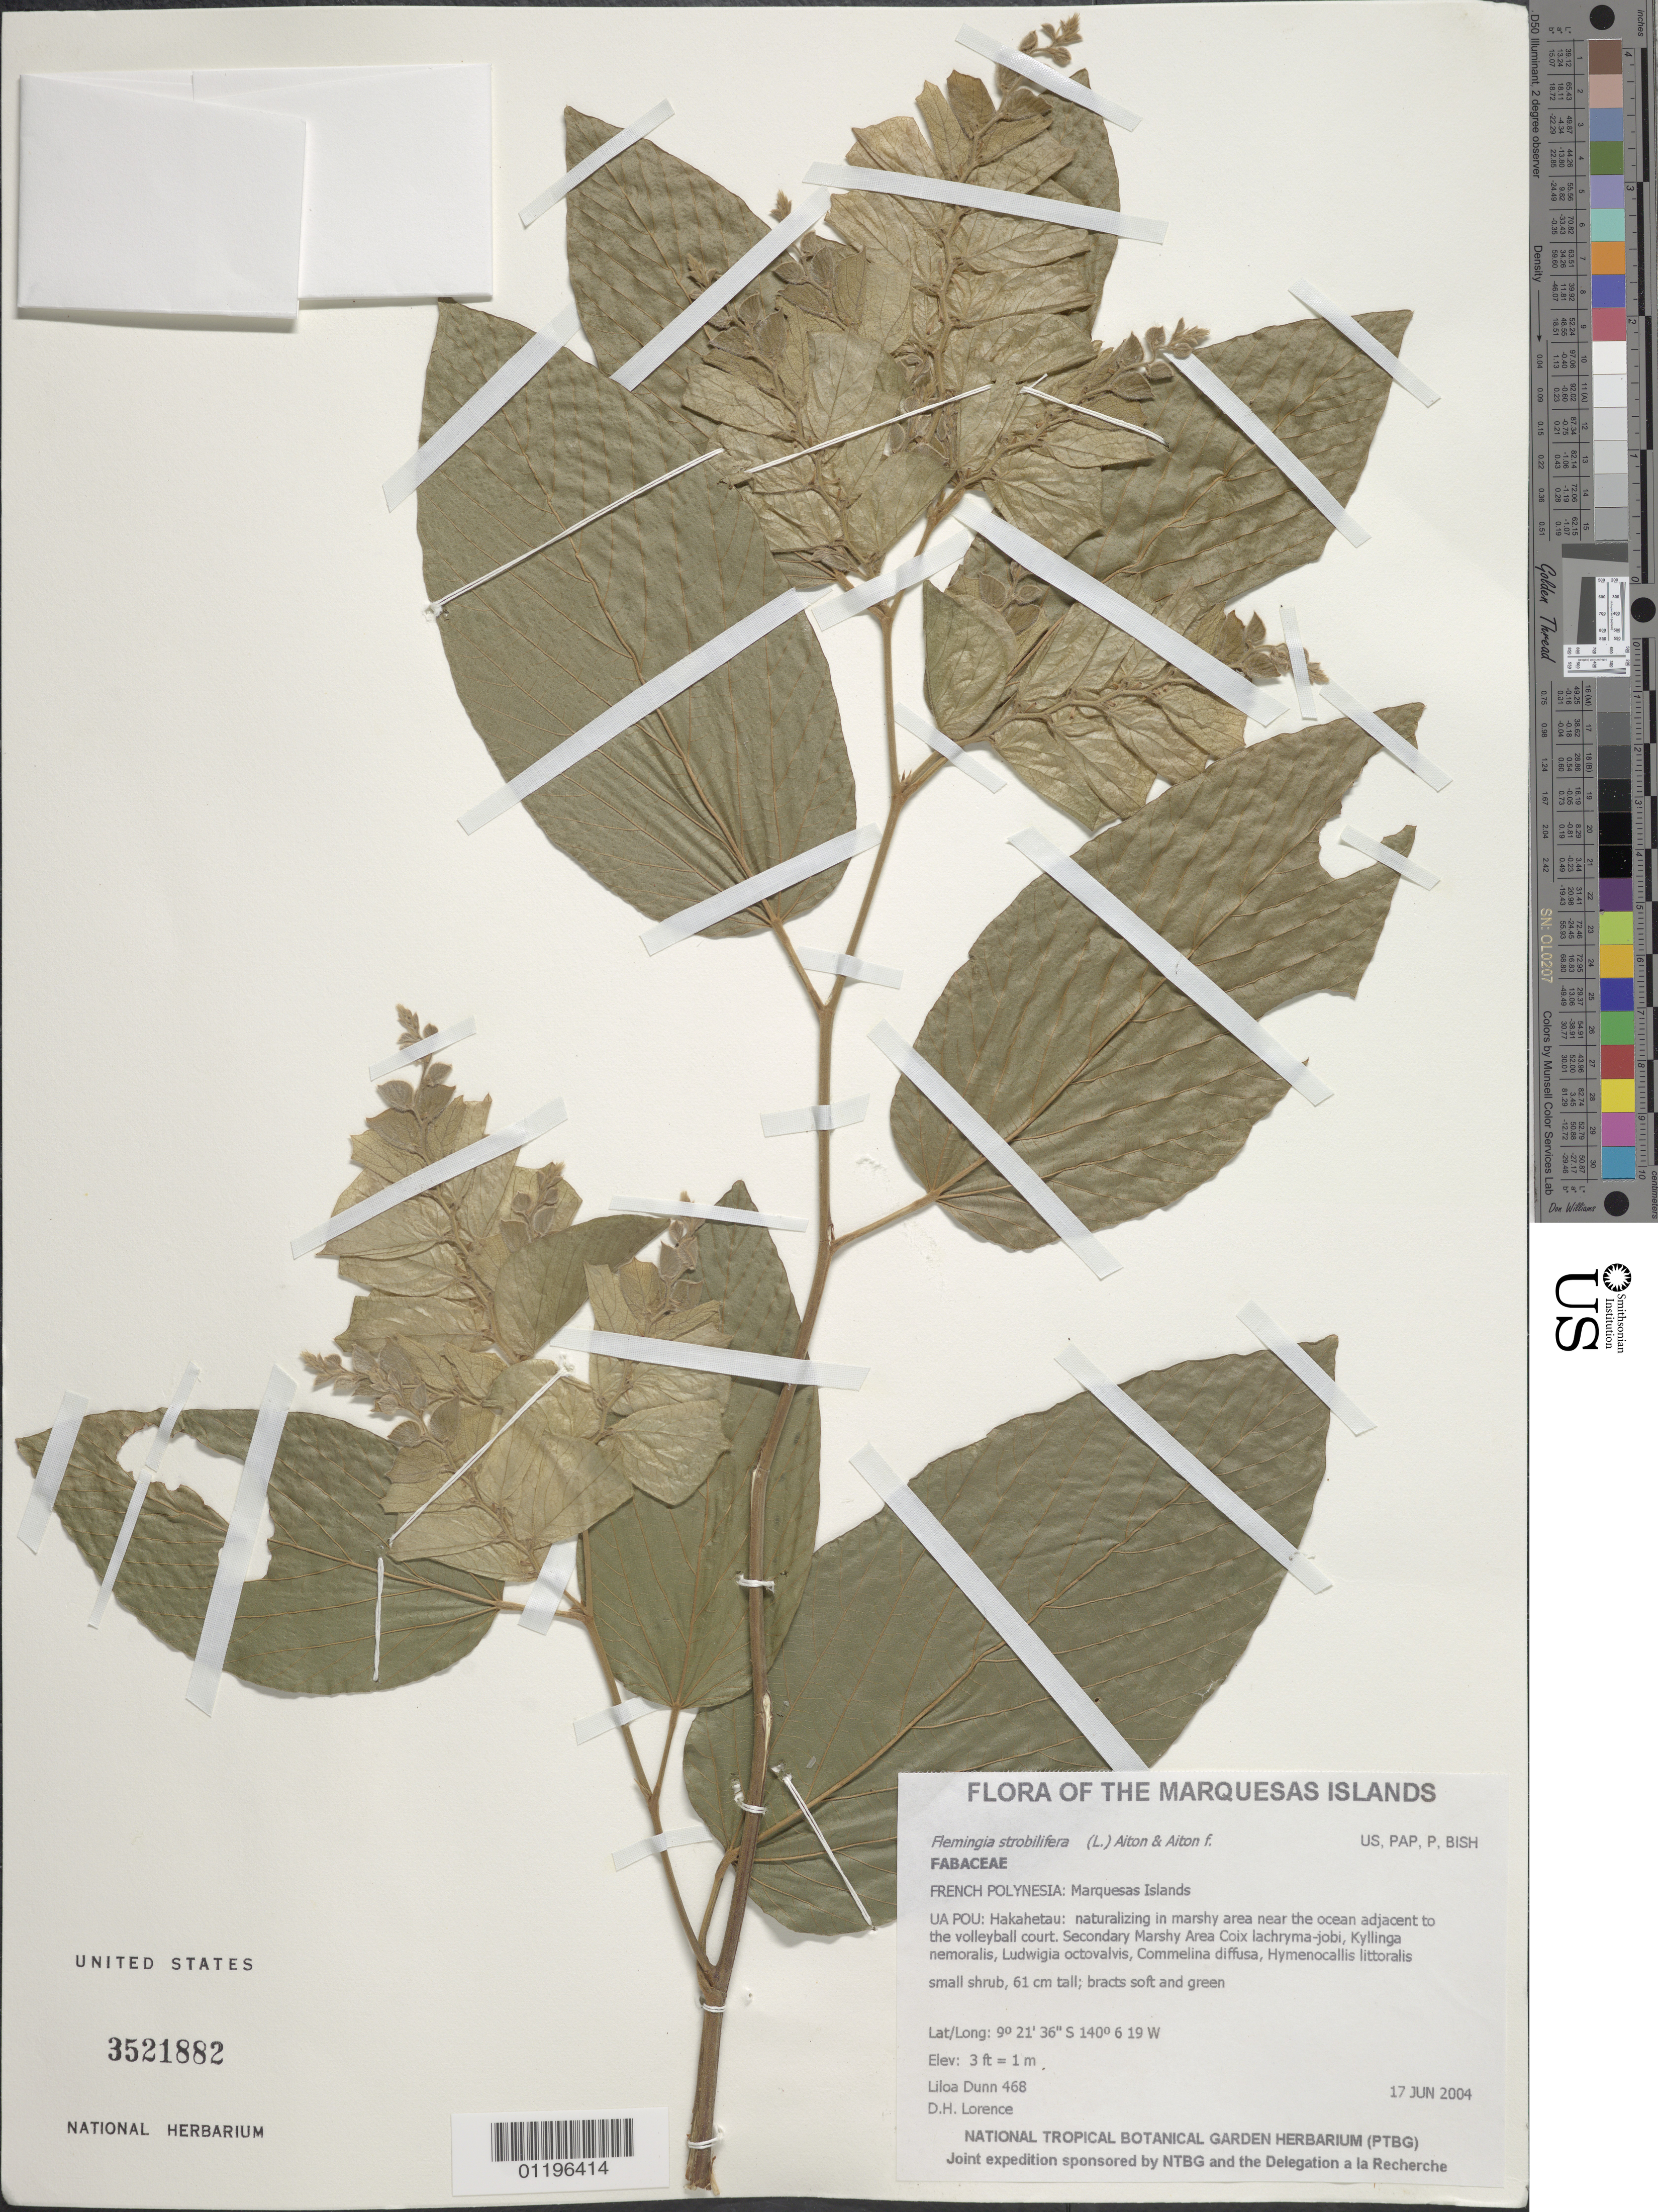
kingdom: Plantae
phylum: Tracheophyta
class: Magnoliopsida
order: Fabales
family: Fabaceae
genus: Flemingia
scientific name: Flemingia strobilifera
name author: (L.) W.T. Aiton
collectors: L. Dunn & D. Lorence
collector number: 468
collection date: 2004-06-17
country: French Polynesia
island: Ua Pou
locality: Hakahetau: naturalizing in marshy area near the ocean adjacent to the volleyball court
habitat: Secondary marshy area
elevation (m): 1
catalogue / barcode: US 3521882